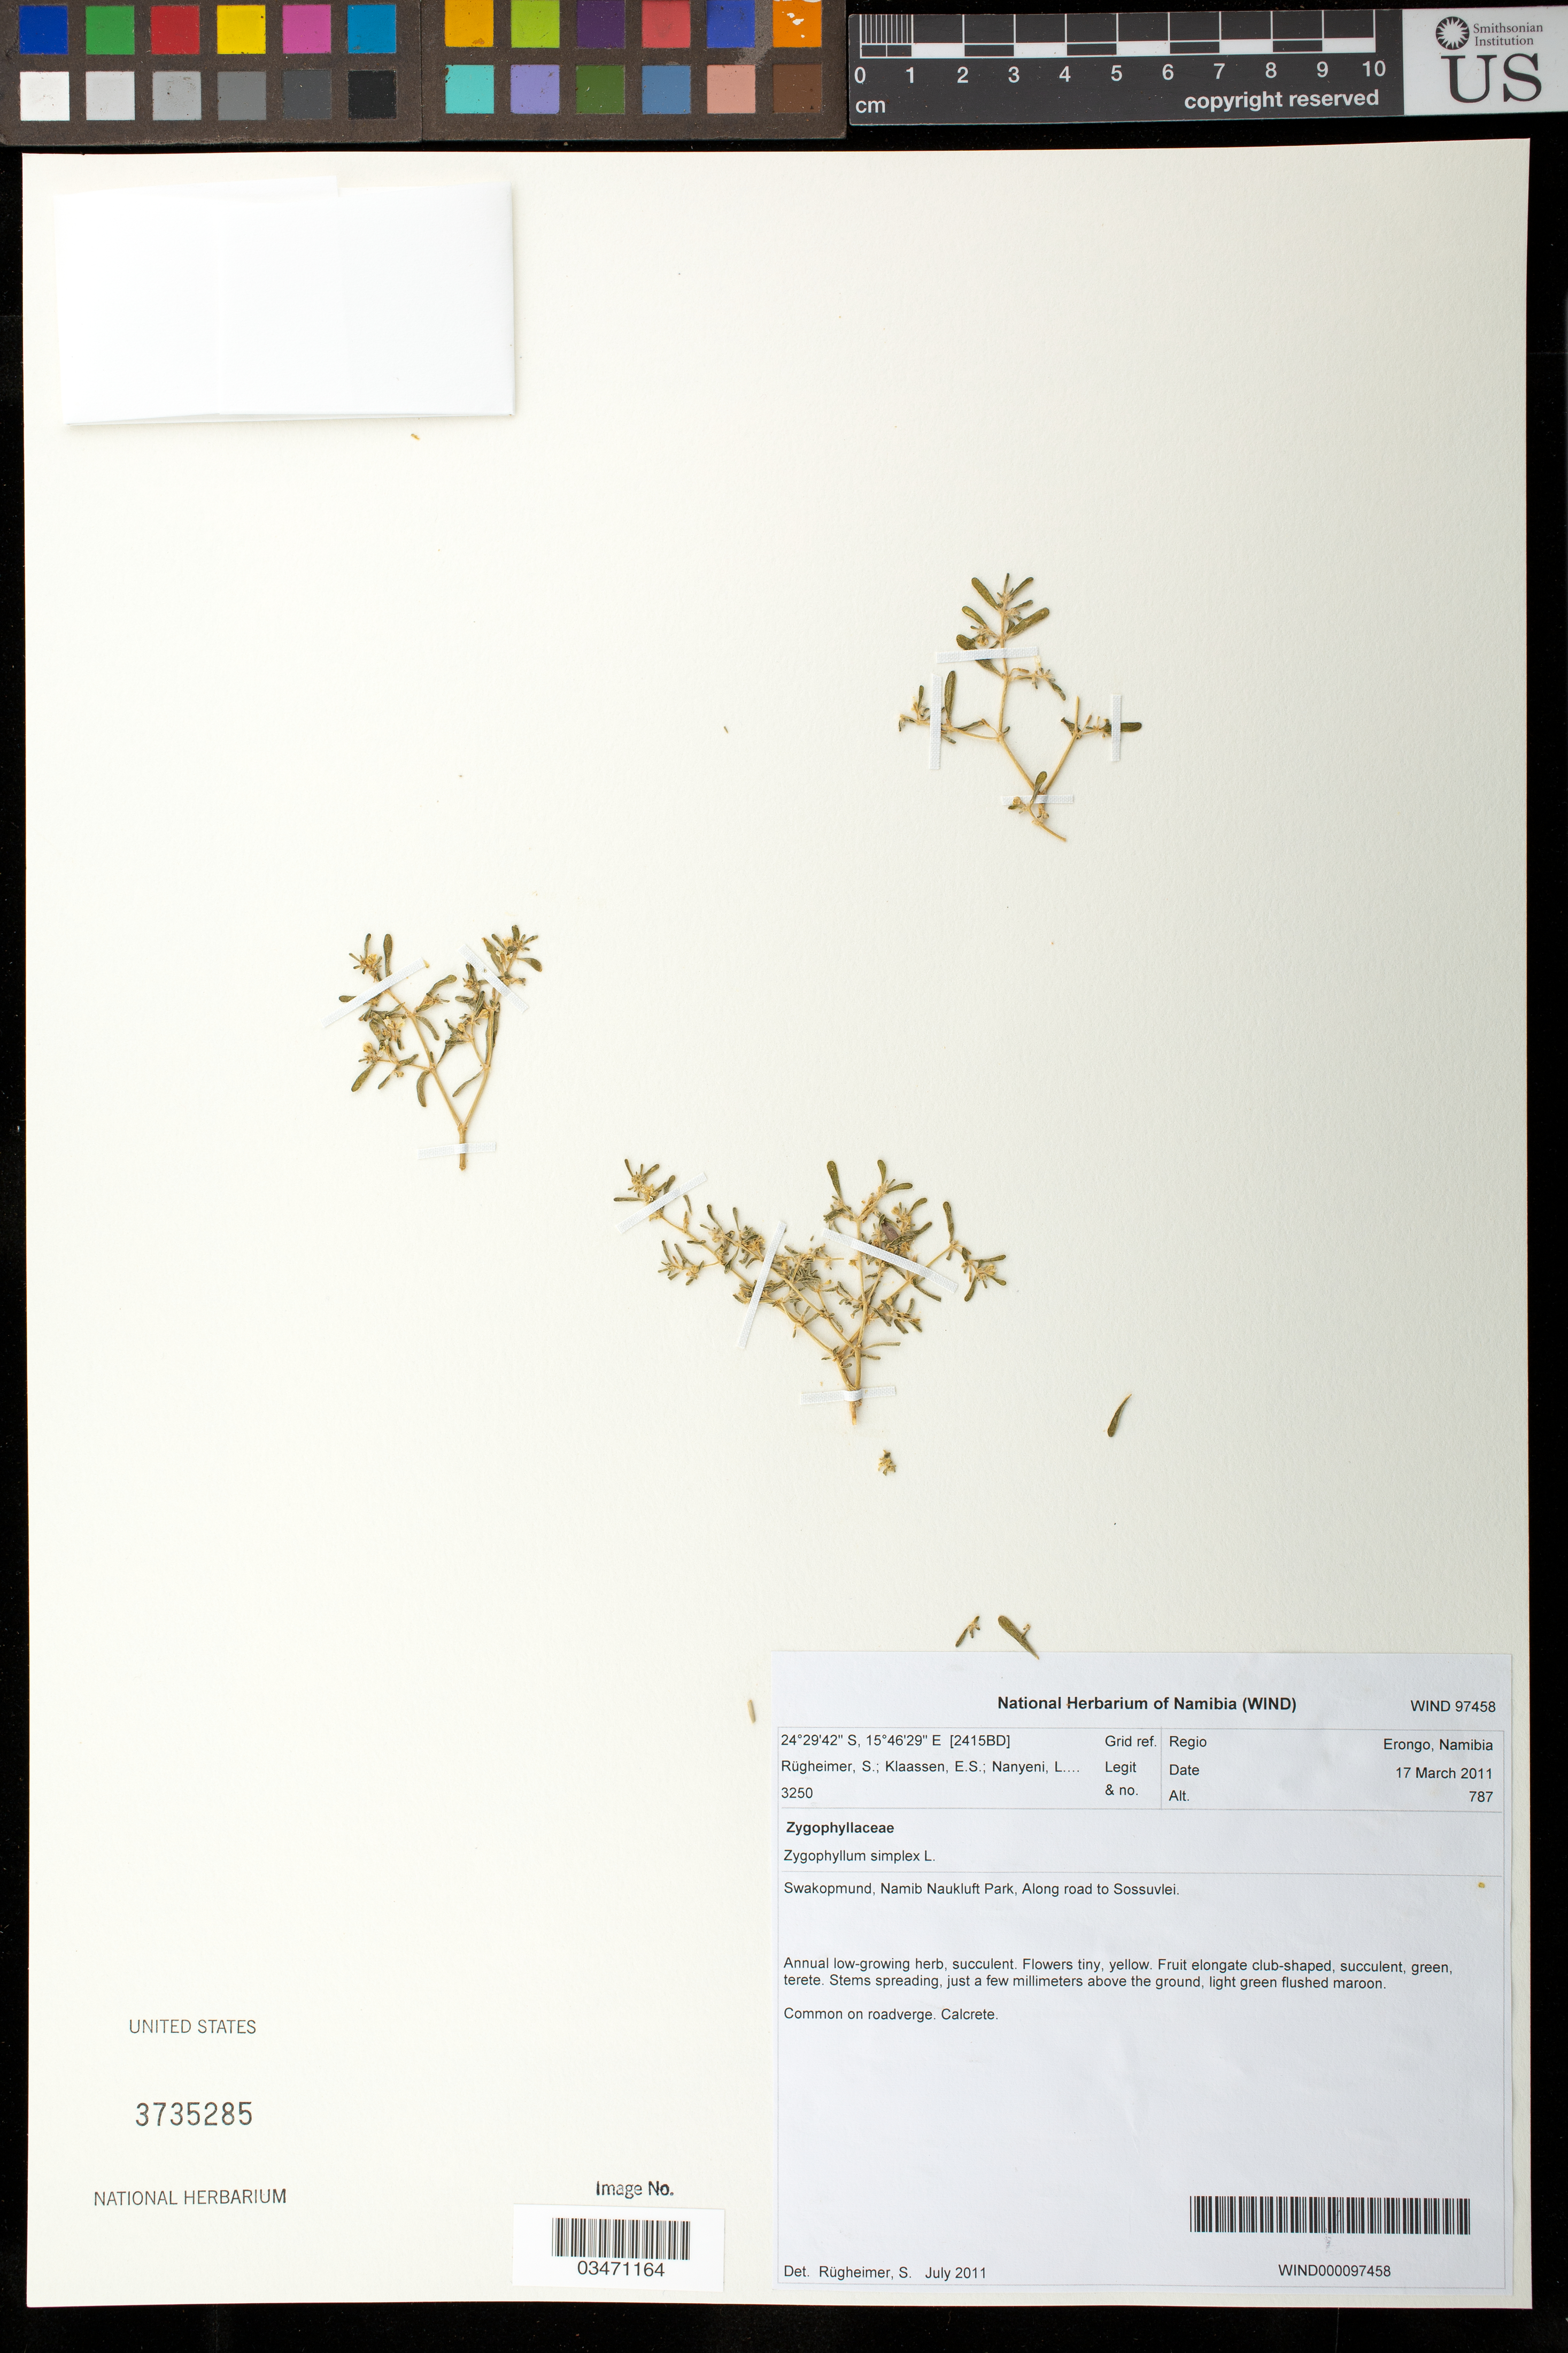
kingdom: Plantae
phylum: Tracheophyta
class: Magnoliopsida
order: Zygophyllales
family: Zygophyllaceae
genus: Zygophyllum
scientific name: Zygophyllum simplex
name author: L.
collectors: S. Rugheimer, E. S. Klaassen & L. Nanyeni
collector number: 3250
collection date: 2011-03-17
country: Namibia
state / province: Erongo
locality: Swakopmund, Namib Naukluft Park: along road to Sossuvlei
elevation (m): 787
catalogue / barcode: US 3735285